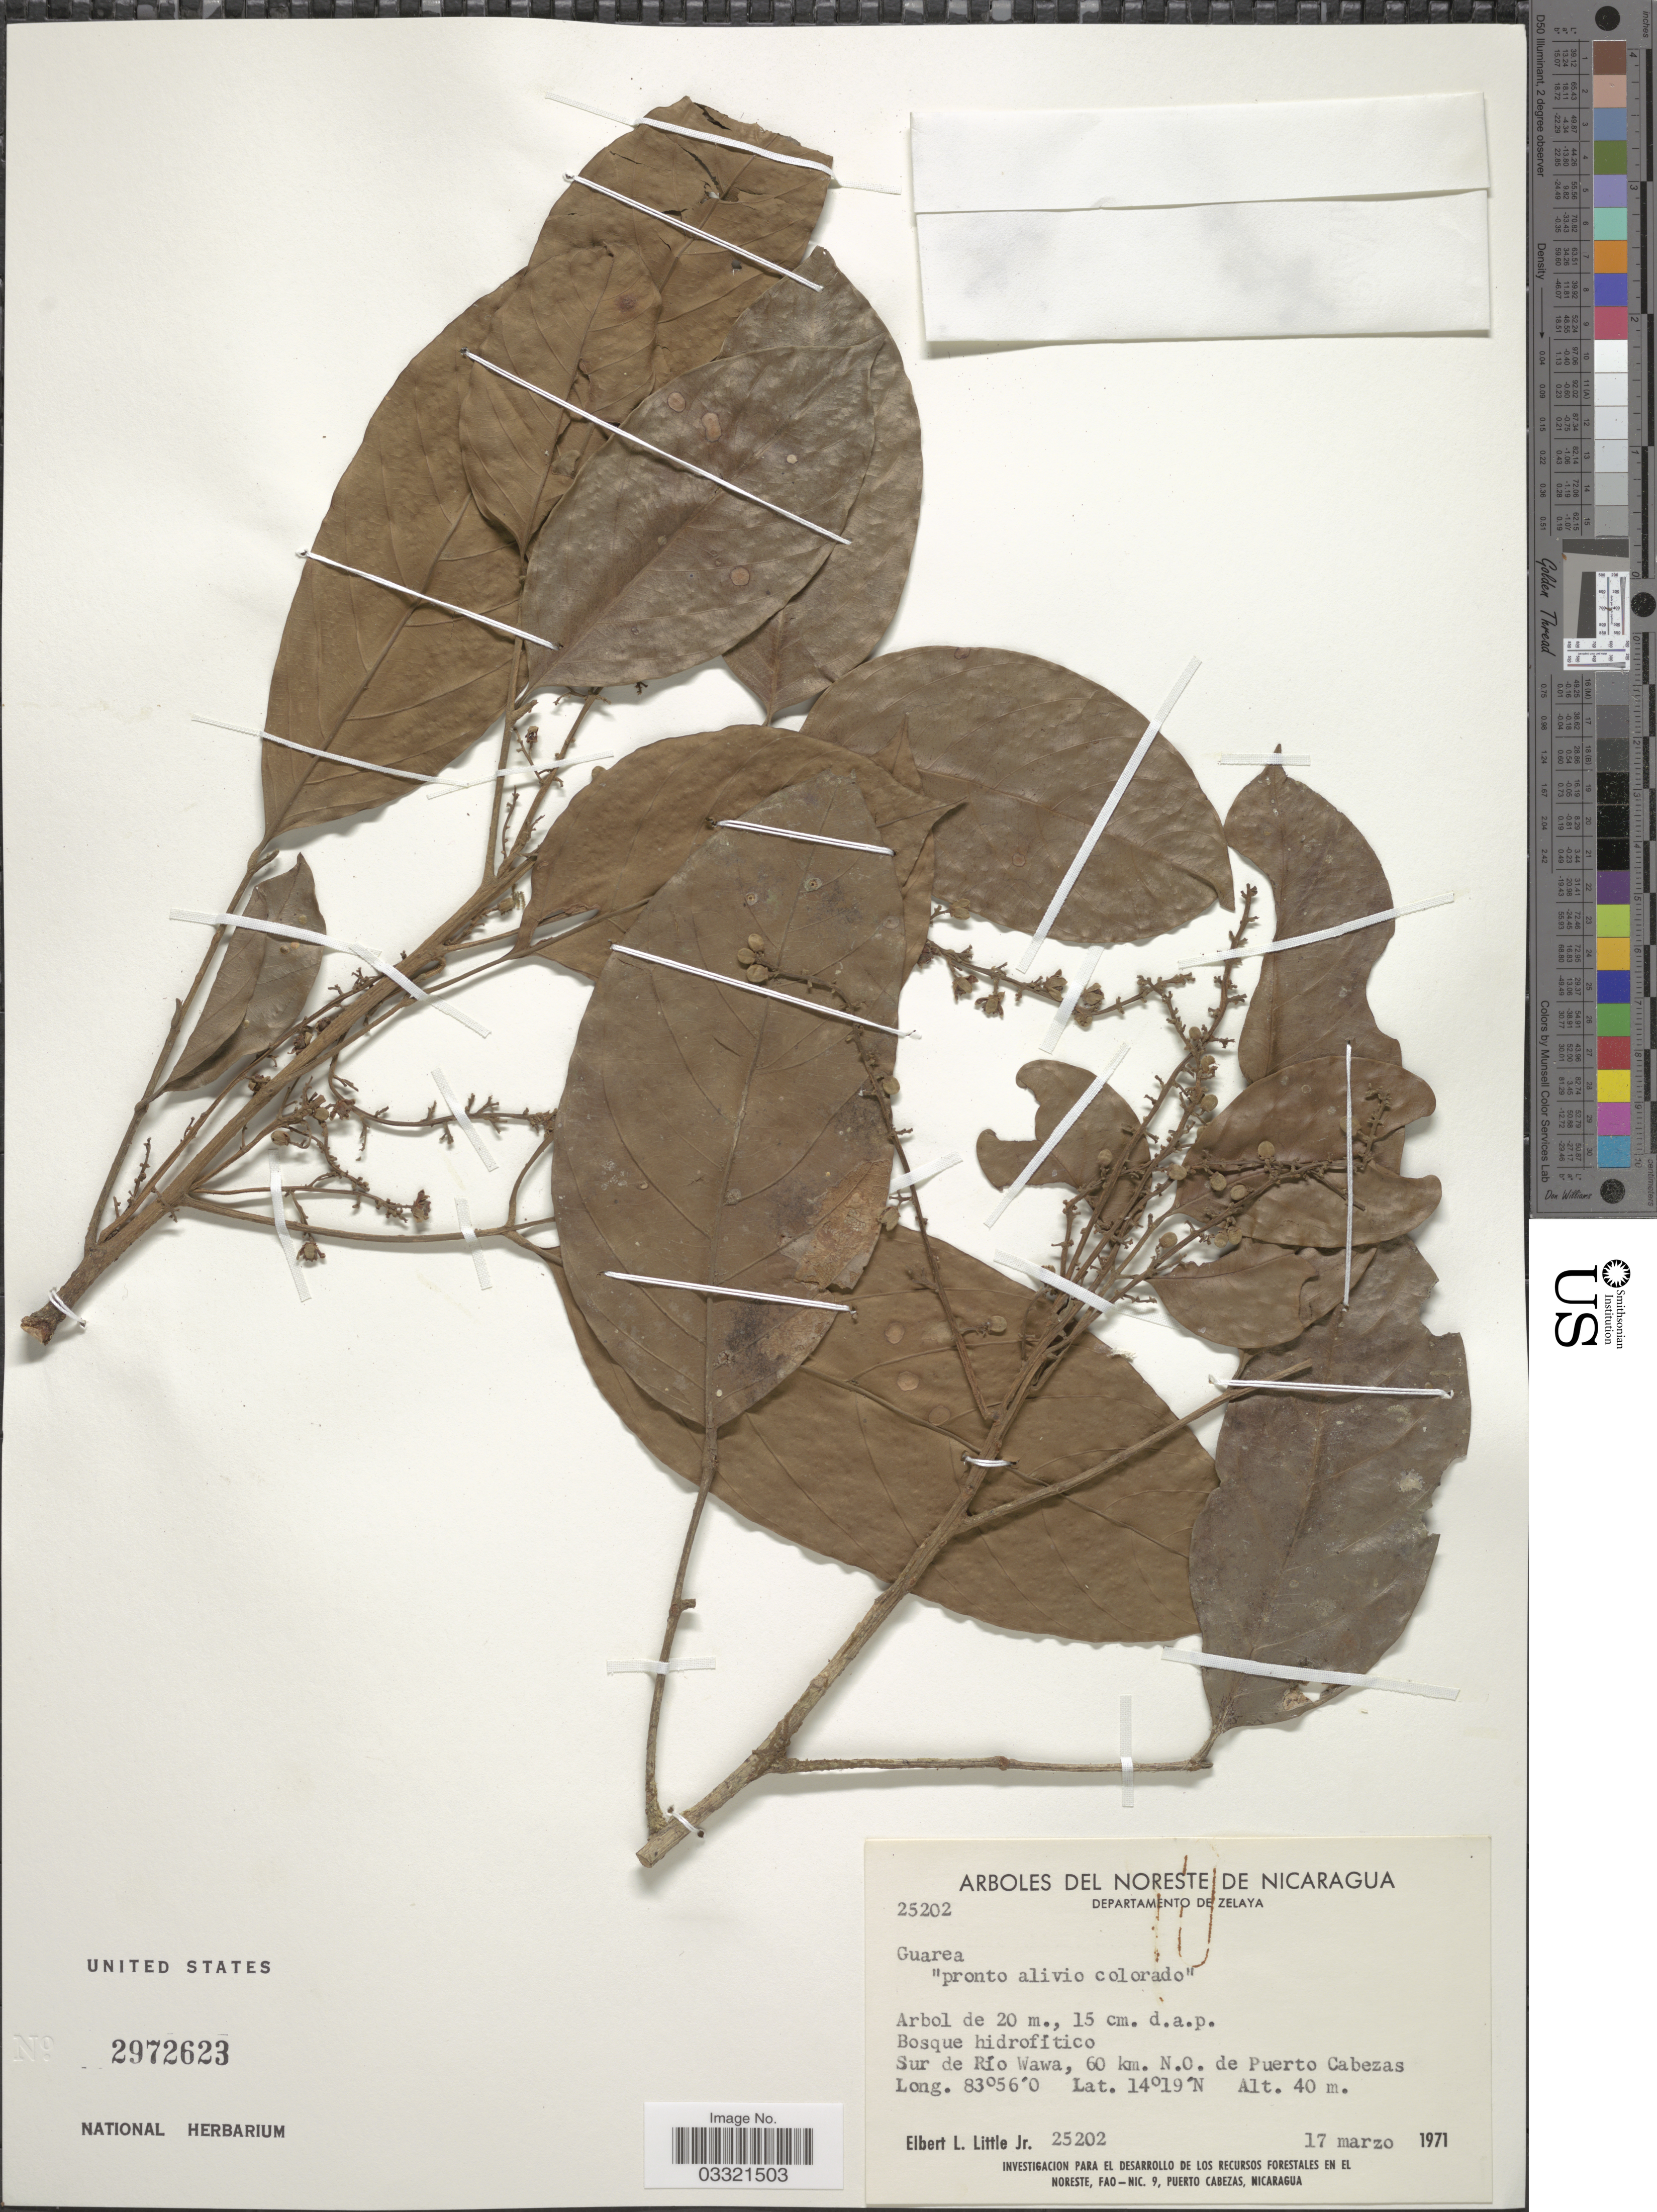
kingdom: Plantae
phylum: Tracheophyta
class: Magnoliopsida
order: Sapindales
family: Meliaceae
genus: Guarea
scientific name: Guarea sp.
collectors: E. L. Little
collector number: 25202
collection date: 1971-03-17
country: Nicaragua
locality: Departamento de Zelaya. sur de Rio Wawa, 60 km. N.O. de Puerto Cabezas.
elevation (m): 40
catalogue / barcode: US 2972623